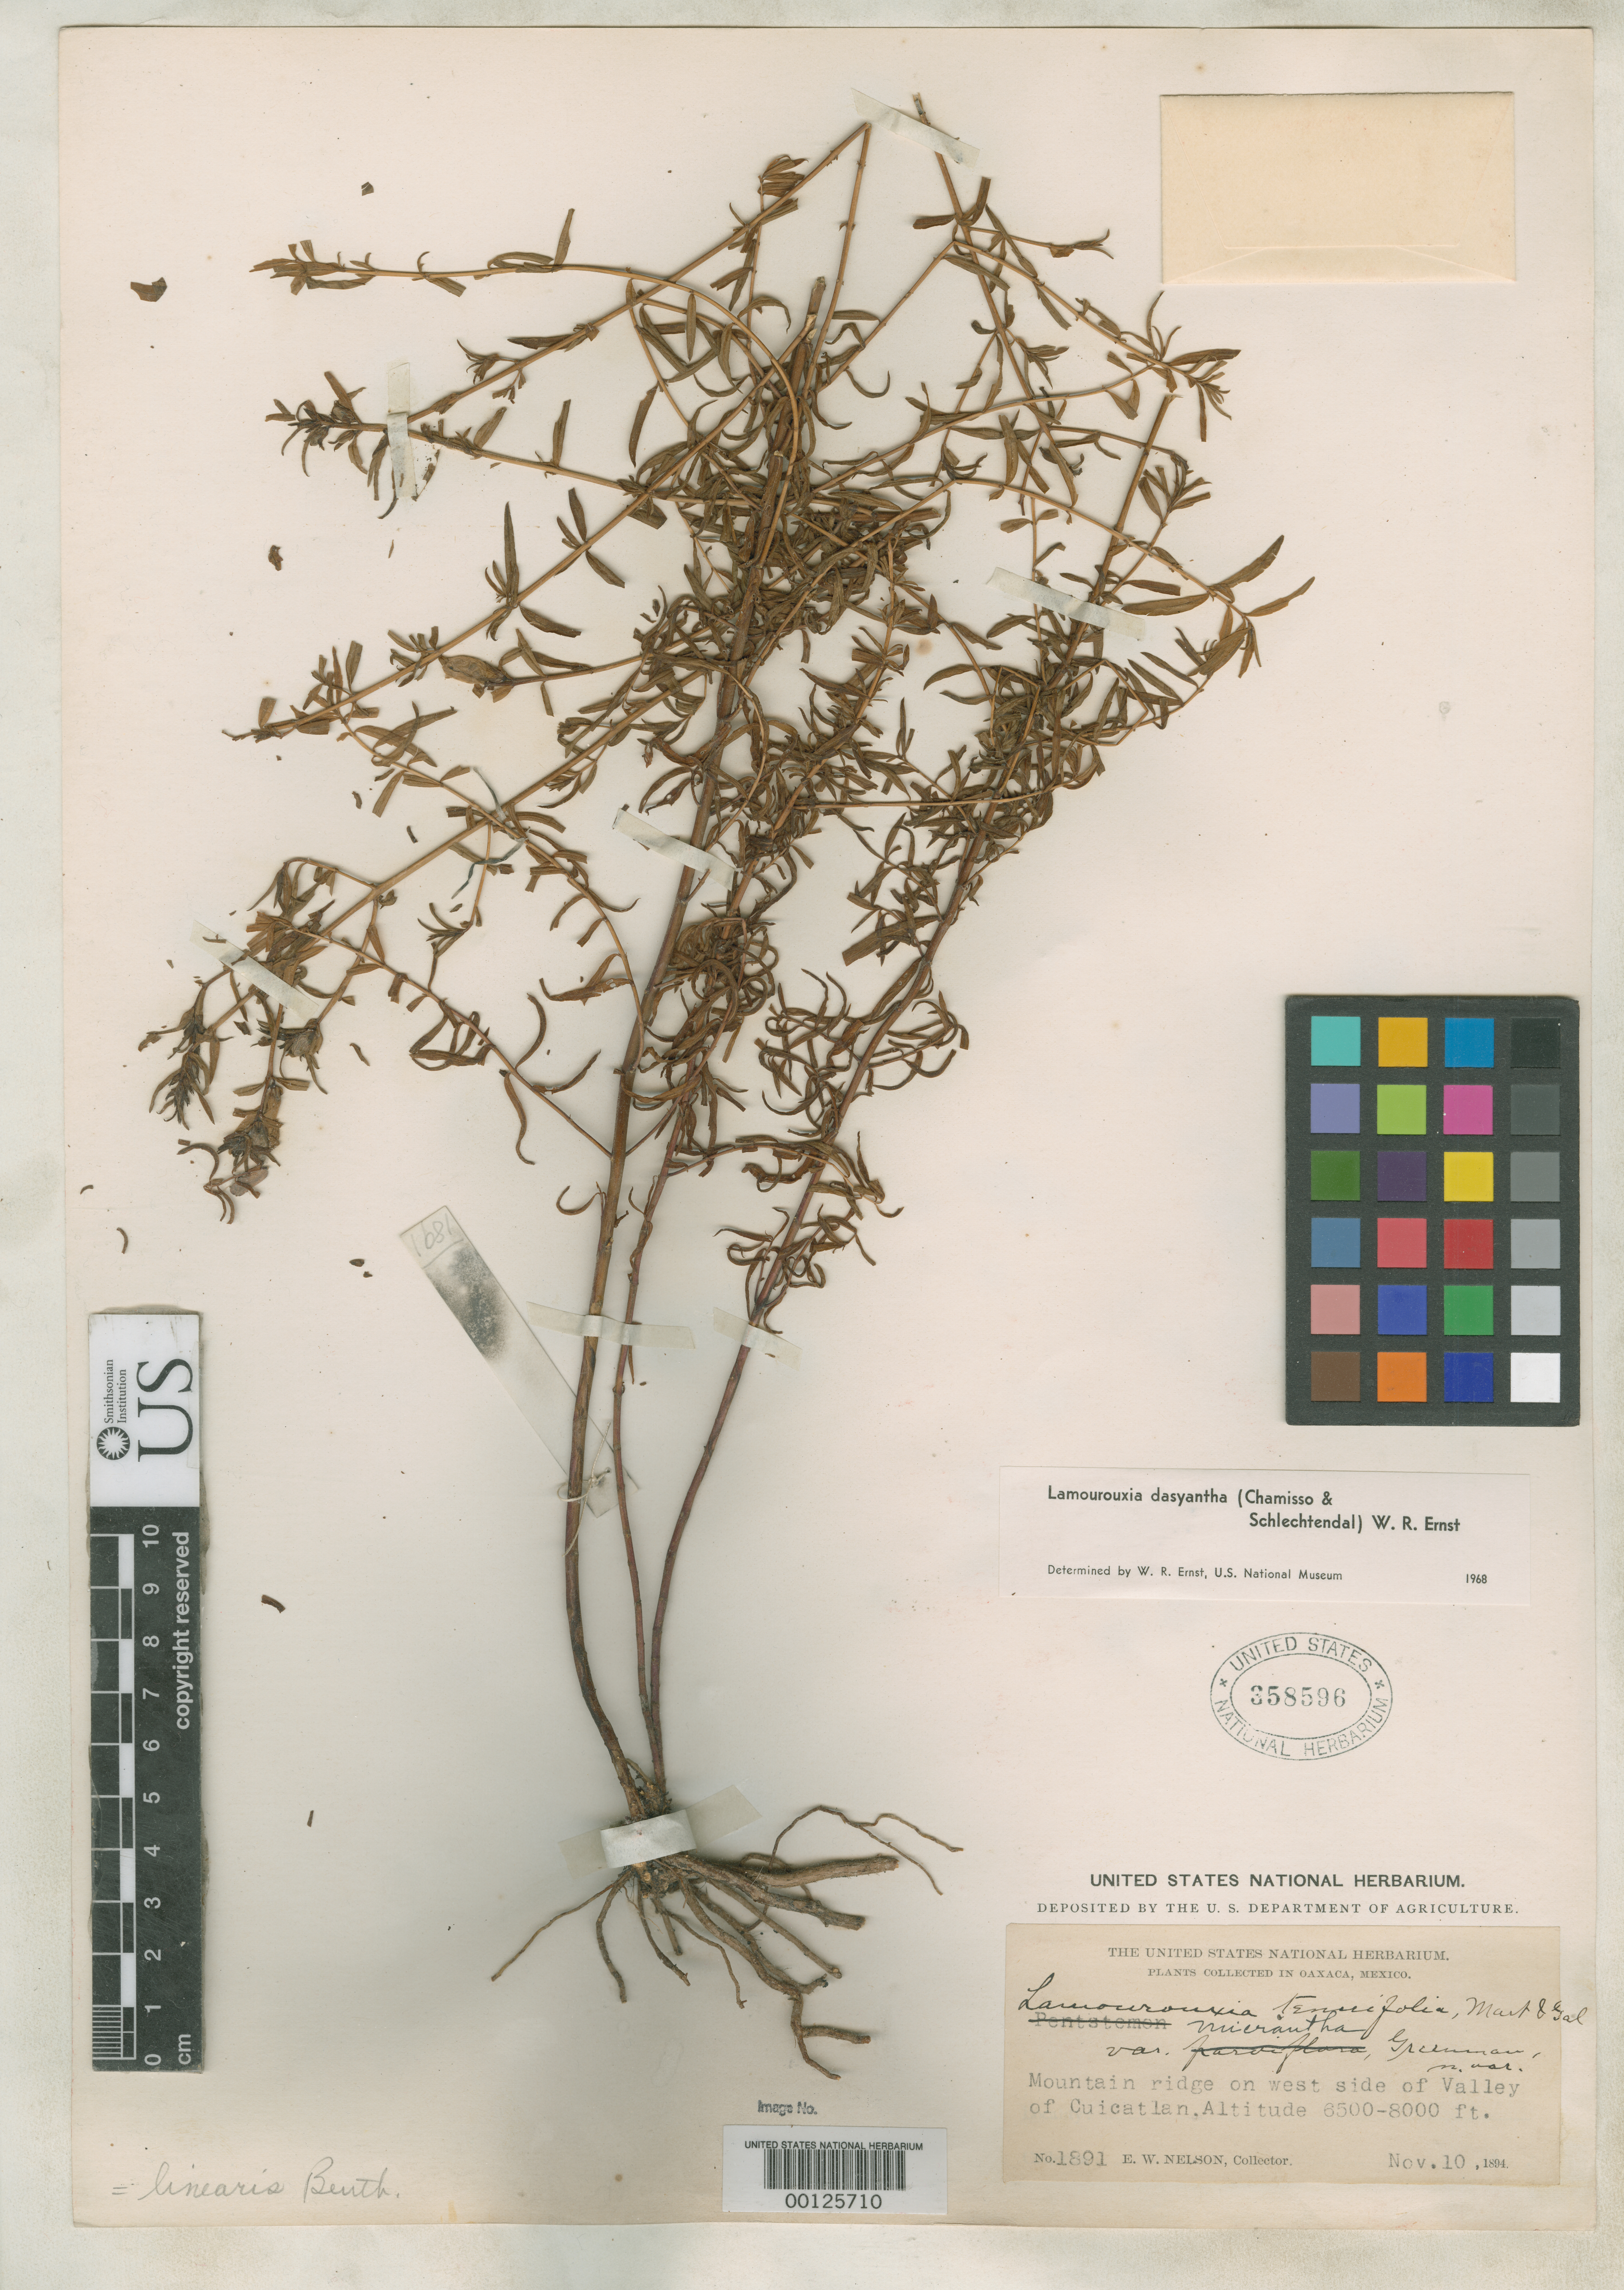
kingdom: Plantae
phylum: Tracheophyta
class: Magnoliopsida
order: Lamiales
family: Orobanchaceae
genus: Lamourouxia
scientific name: Lamourouxia tenuifolia var. micrantha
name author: Greenm.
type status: Type Collection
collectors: E. W. Nelson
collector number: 1891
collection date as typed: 10 Nov 1894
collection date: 1894-11-10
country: Mexico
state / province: Oaxaca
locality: Mountain ridge on west side of Valley of Cuicatlan.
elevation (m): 1981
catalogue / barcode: US 358596